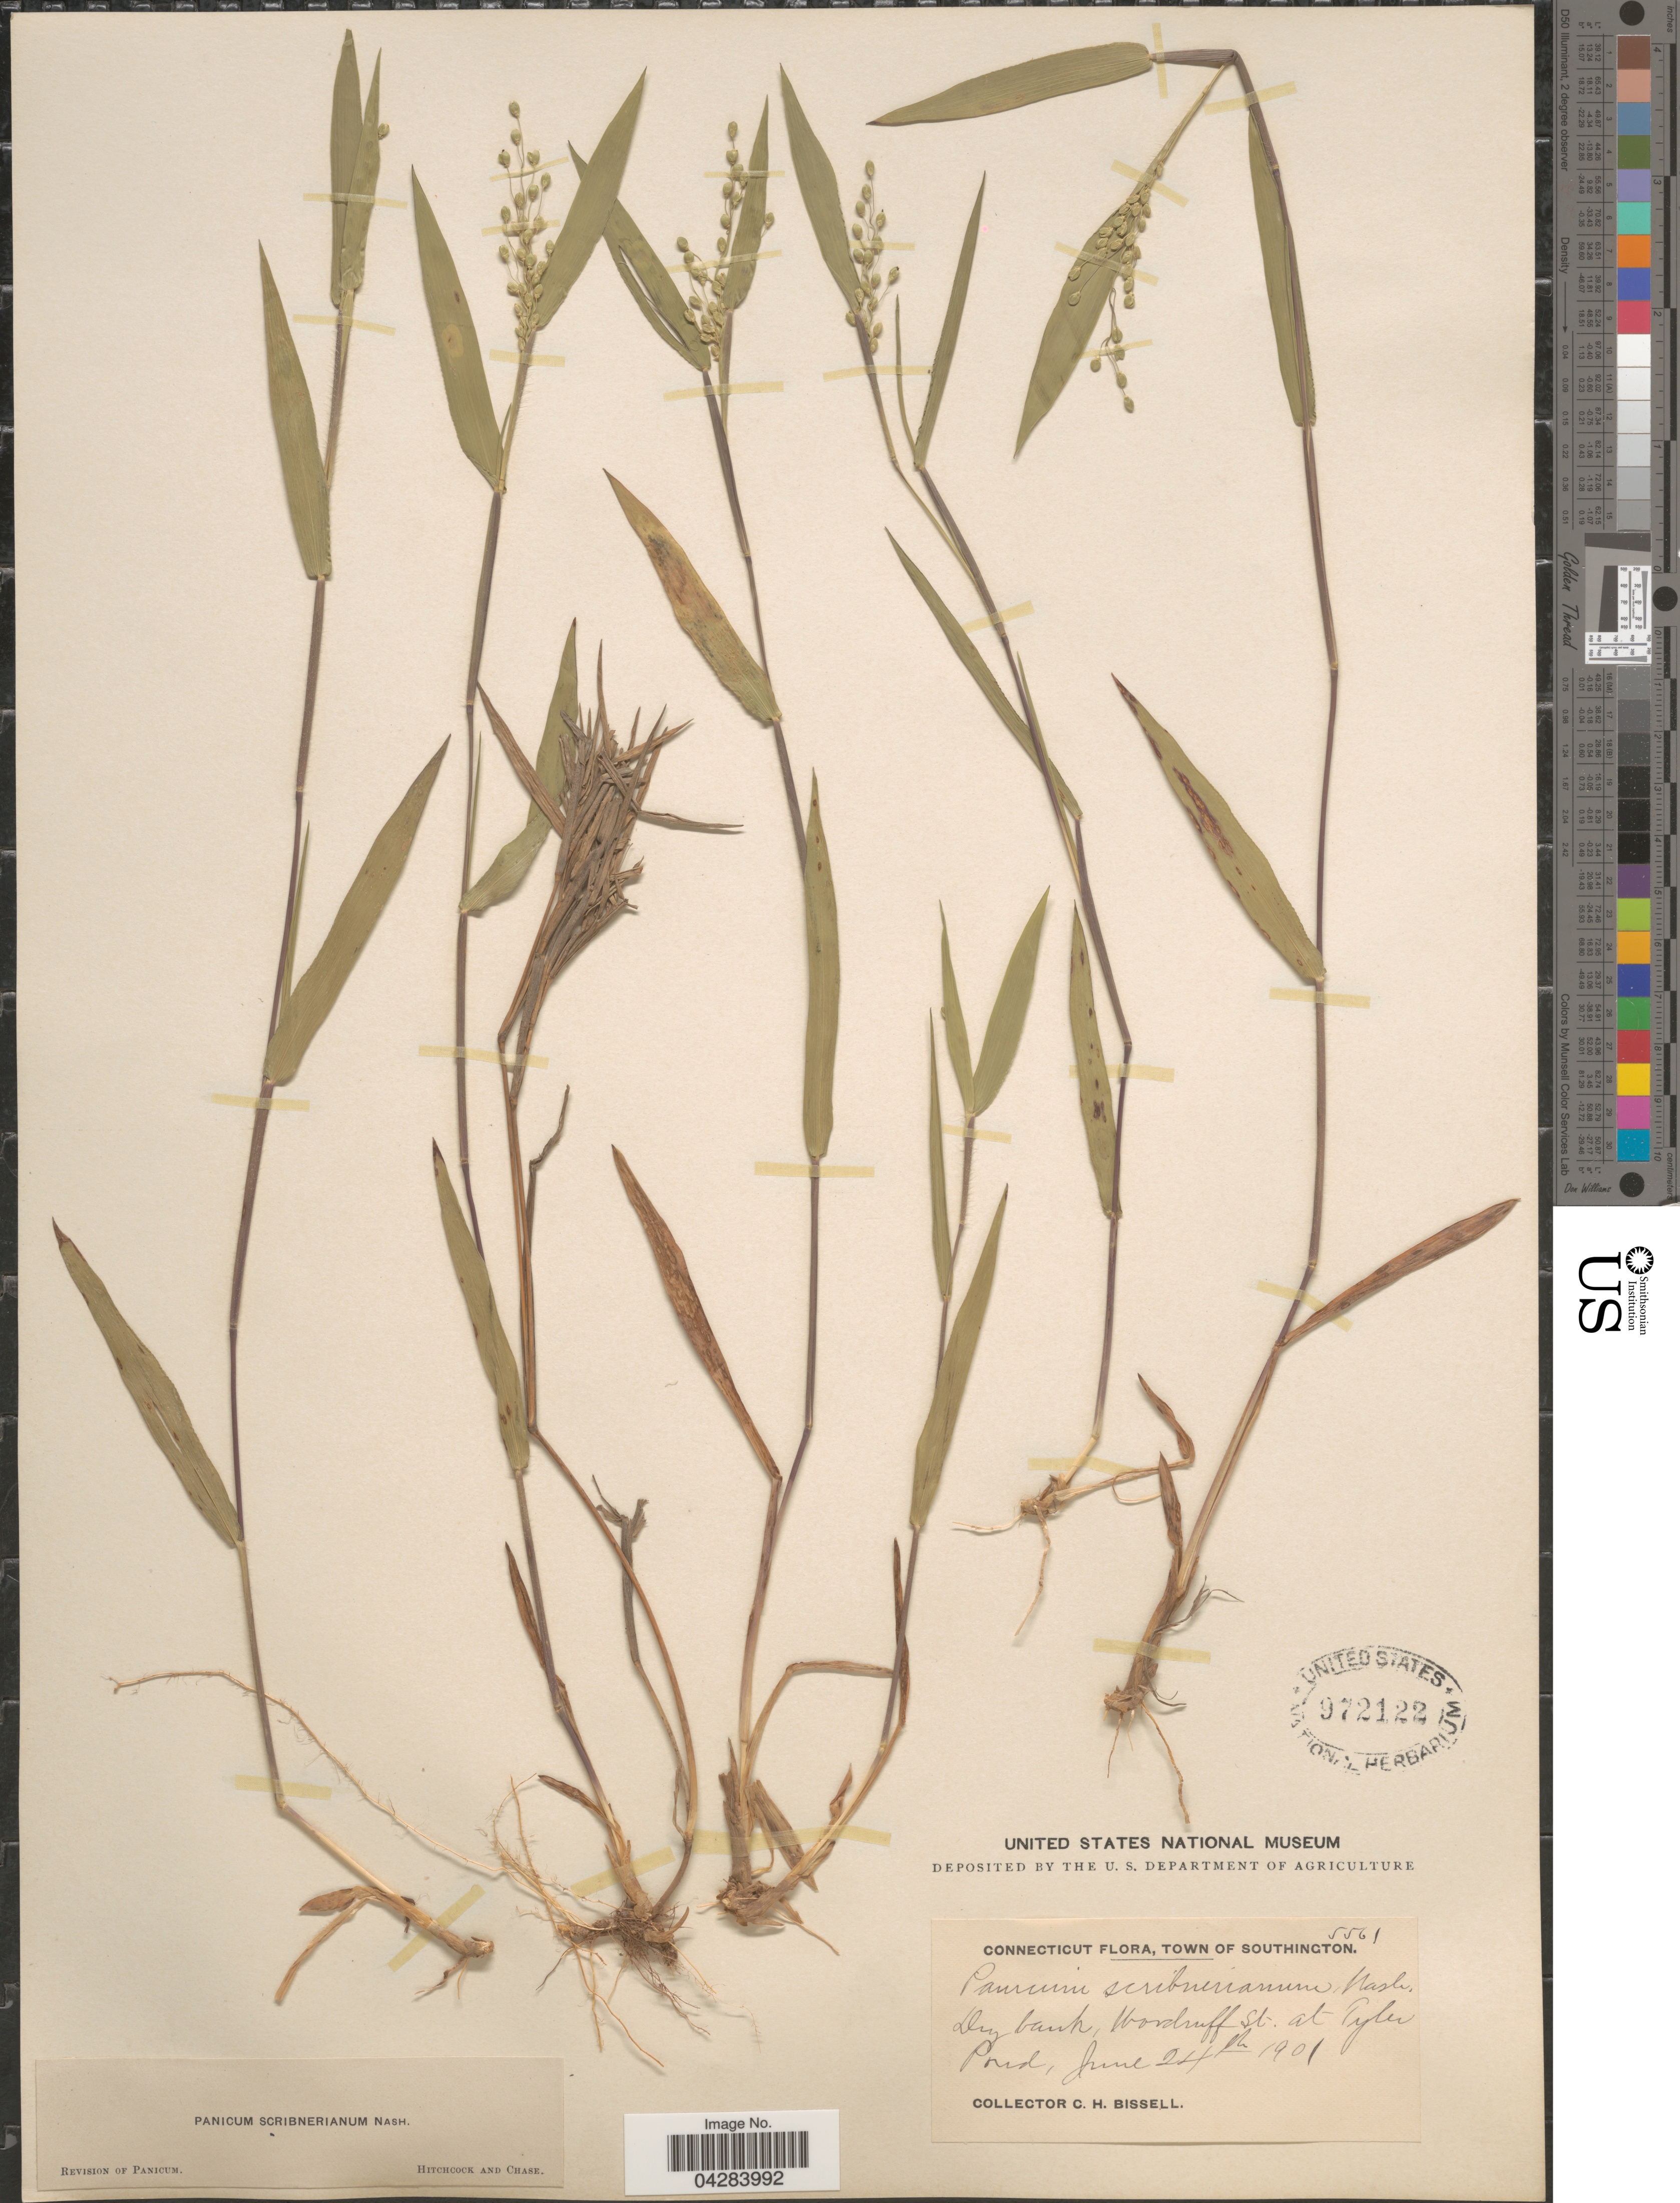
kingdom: Plantae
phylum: Tracheophyta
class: Liliopsida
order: Poales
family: Poaceae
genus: Dichanthelium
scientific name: Dichanthelium oligosanthes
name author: (Schult.) Gould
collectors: C. Bissell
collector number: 5561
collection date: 1901-06-24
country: United States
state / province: Connecticut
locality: Town of Southington. Dry bank, Wordruff St. at Tyler Pond.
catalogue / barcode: US 972122